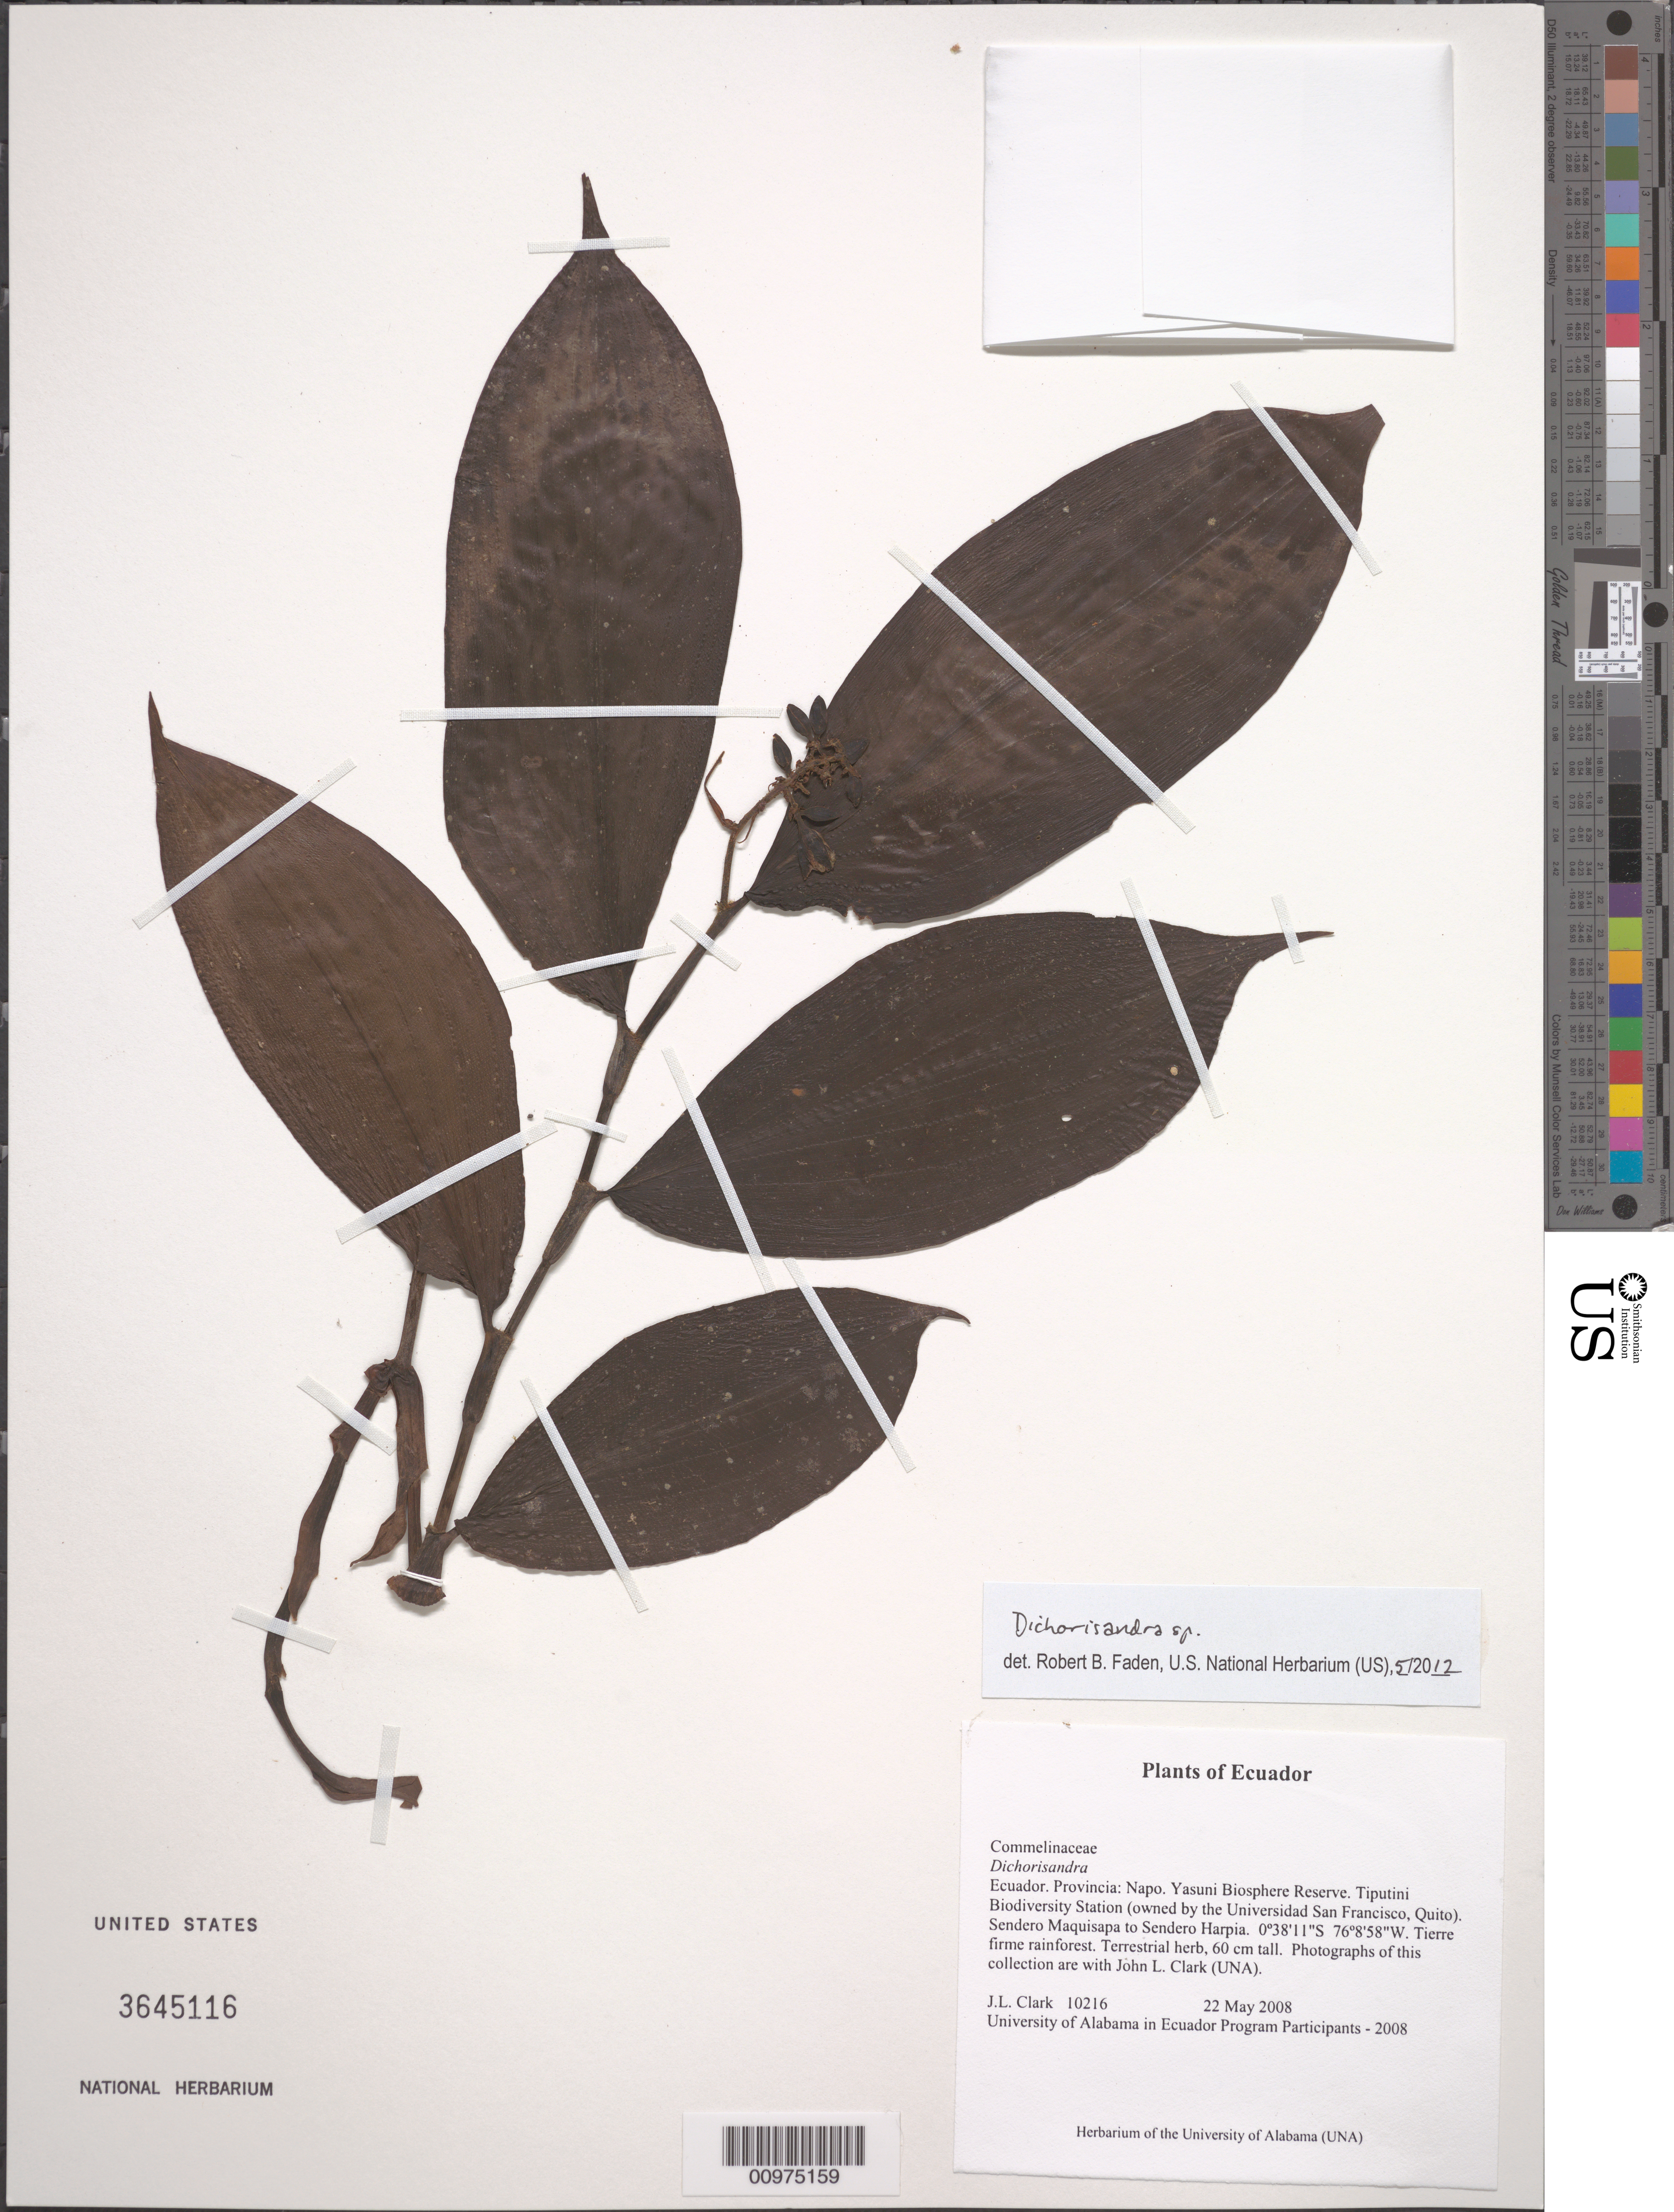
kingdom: Plantae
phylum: Tracheophyta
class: Liliopsida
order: Commelinales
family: Commelinaceae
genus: Dichorisandra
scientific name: Dichorisandra sp.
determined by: Faden, Robert B., (US), Smithsonian Institution - National Museum of Natural History (UNITED STATES)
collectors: J. L. Clark et al.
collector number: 10216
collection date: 2008-05-22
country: Ecuador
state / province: Napo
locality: Yasuni Biosphere Reserve. Tiputini Biodiversity Station (owned by Universidad San Francisco, Quito). Sendero Maquisapa to Sendero Harpia.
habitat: Tierre firme rainforest.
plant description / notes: Photographs of this collection are with John L. Clark (UNA). University of Alabama in Ecuador Program Participants - 2008.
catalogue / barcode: US 36451116